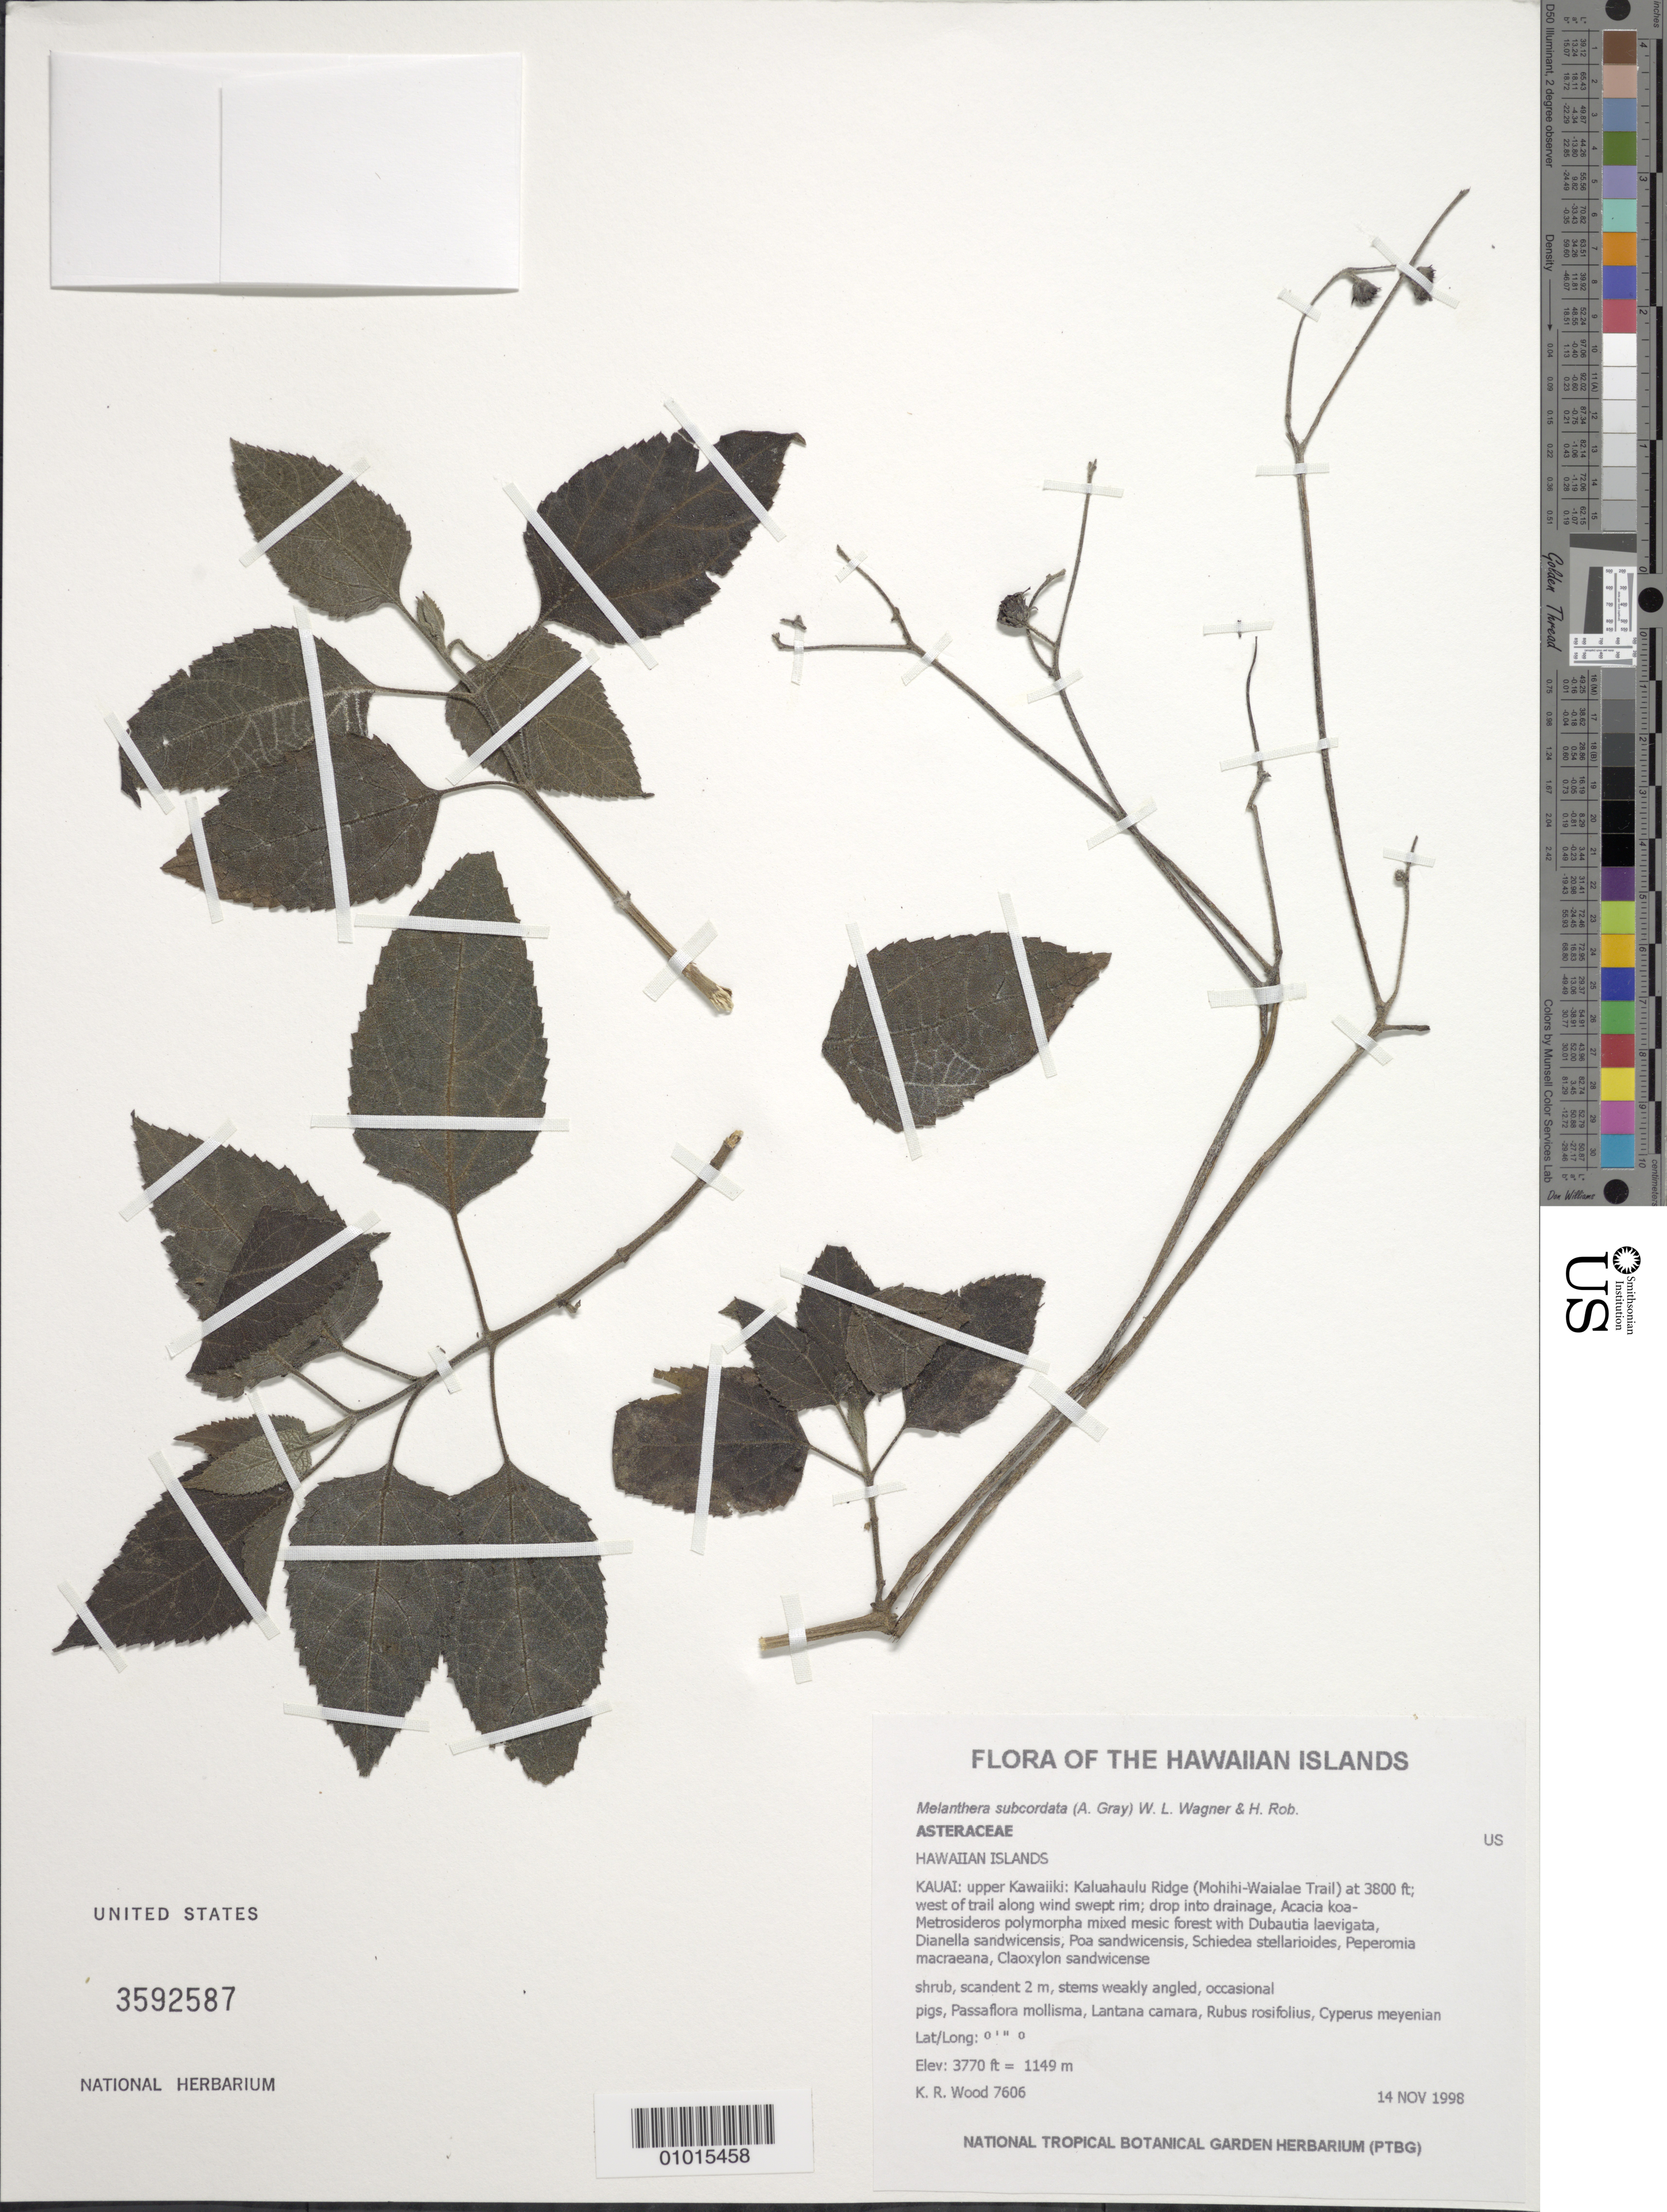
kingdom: Plantae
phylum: Tracheophyta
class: Magnoliopsida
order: Asterales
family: Asteraceae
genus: Wollastonia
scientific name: Wollastonia subcordata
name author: (A. Gray) Orchard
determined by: Wagner, W. L., (BOT), Smithsonian Institution - National Museum of Natural History (UNITED STATES)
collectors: K. R. Wood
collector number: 7606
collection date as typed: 14 Nov 1998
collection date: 1998-11-14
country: United States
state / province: Hawaii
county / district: Kauai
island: Kaua'i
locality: Upper Kawailiki, Kaluahulu Ridge (Mohihi-Waialae Trail)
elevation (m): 1149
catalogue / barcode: US 3592587